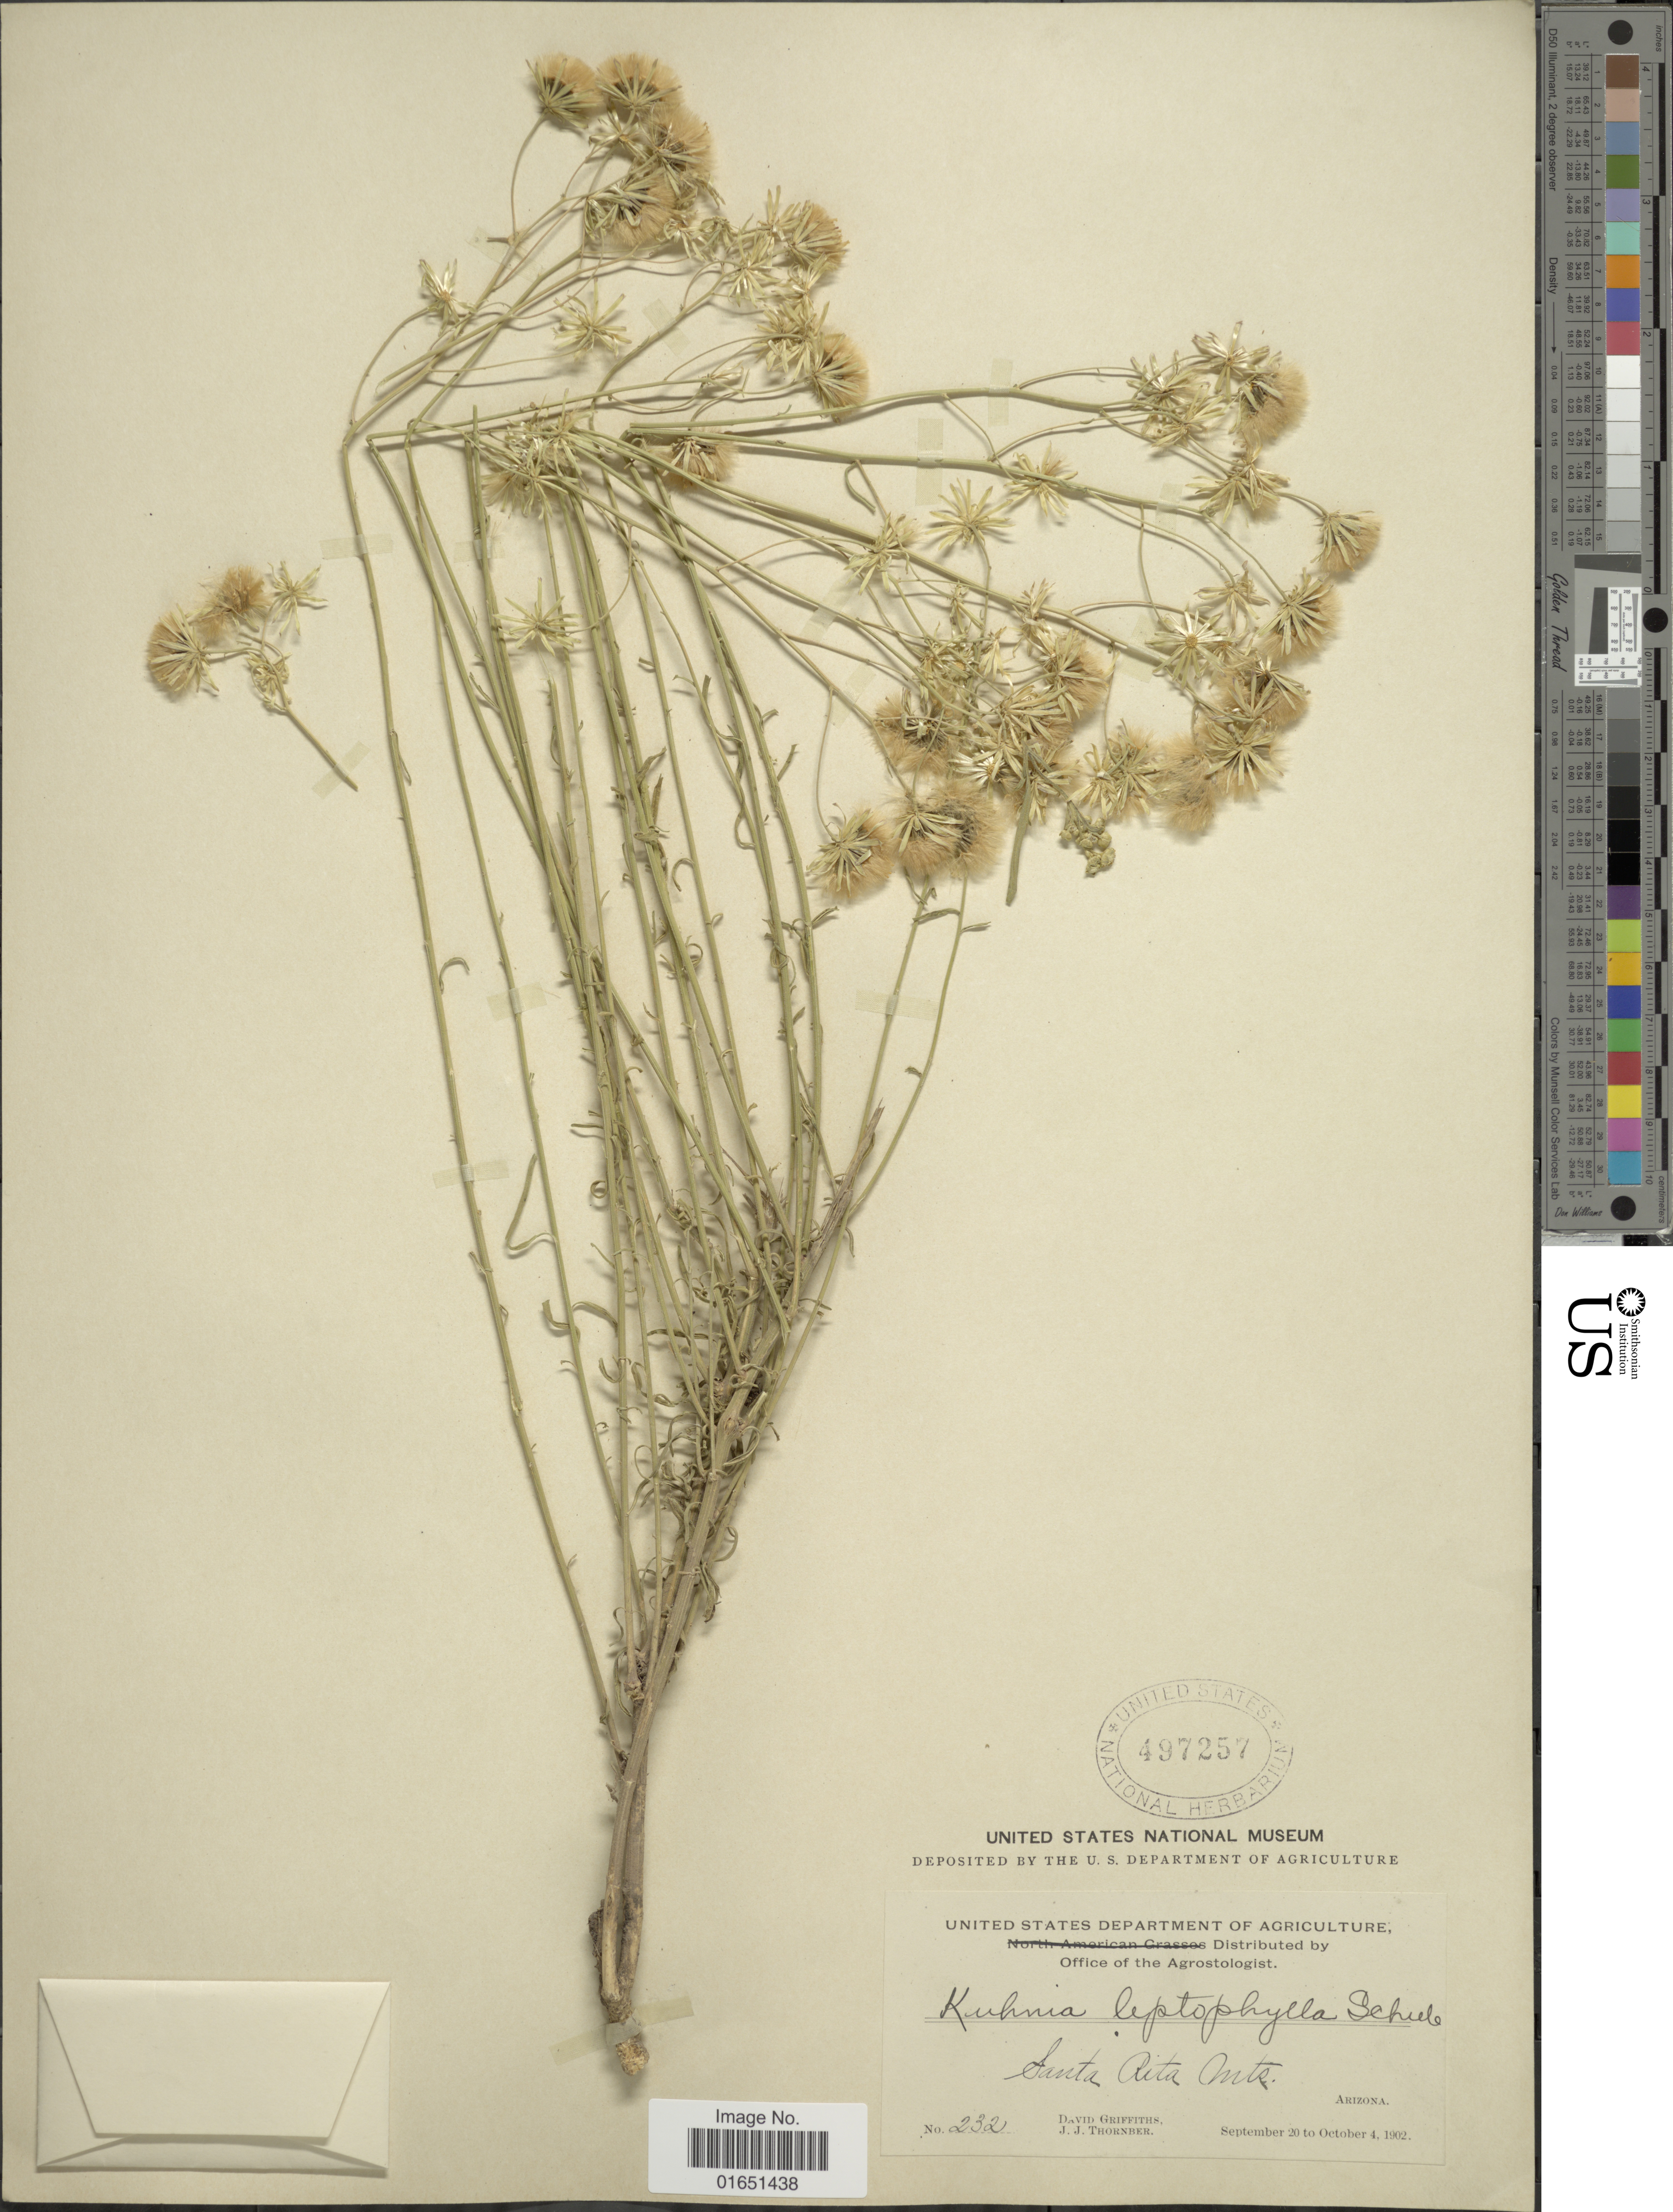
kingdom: Plantae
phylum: Tracheophyta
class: Magnoliopsida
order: Asterales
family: Asteraceae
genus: Brickellia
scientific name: Brickellia rosmarinifolia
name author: (Vent.) W.A. Weber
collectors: D. Griffiths & J. Thornber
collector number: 232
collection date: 1902-09-20/1902-10-04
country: United States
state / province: Arizona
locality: Santa Rita Mts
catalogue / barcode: US 497257